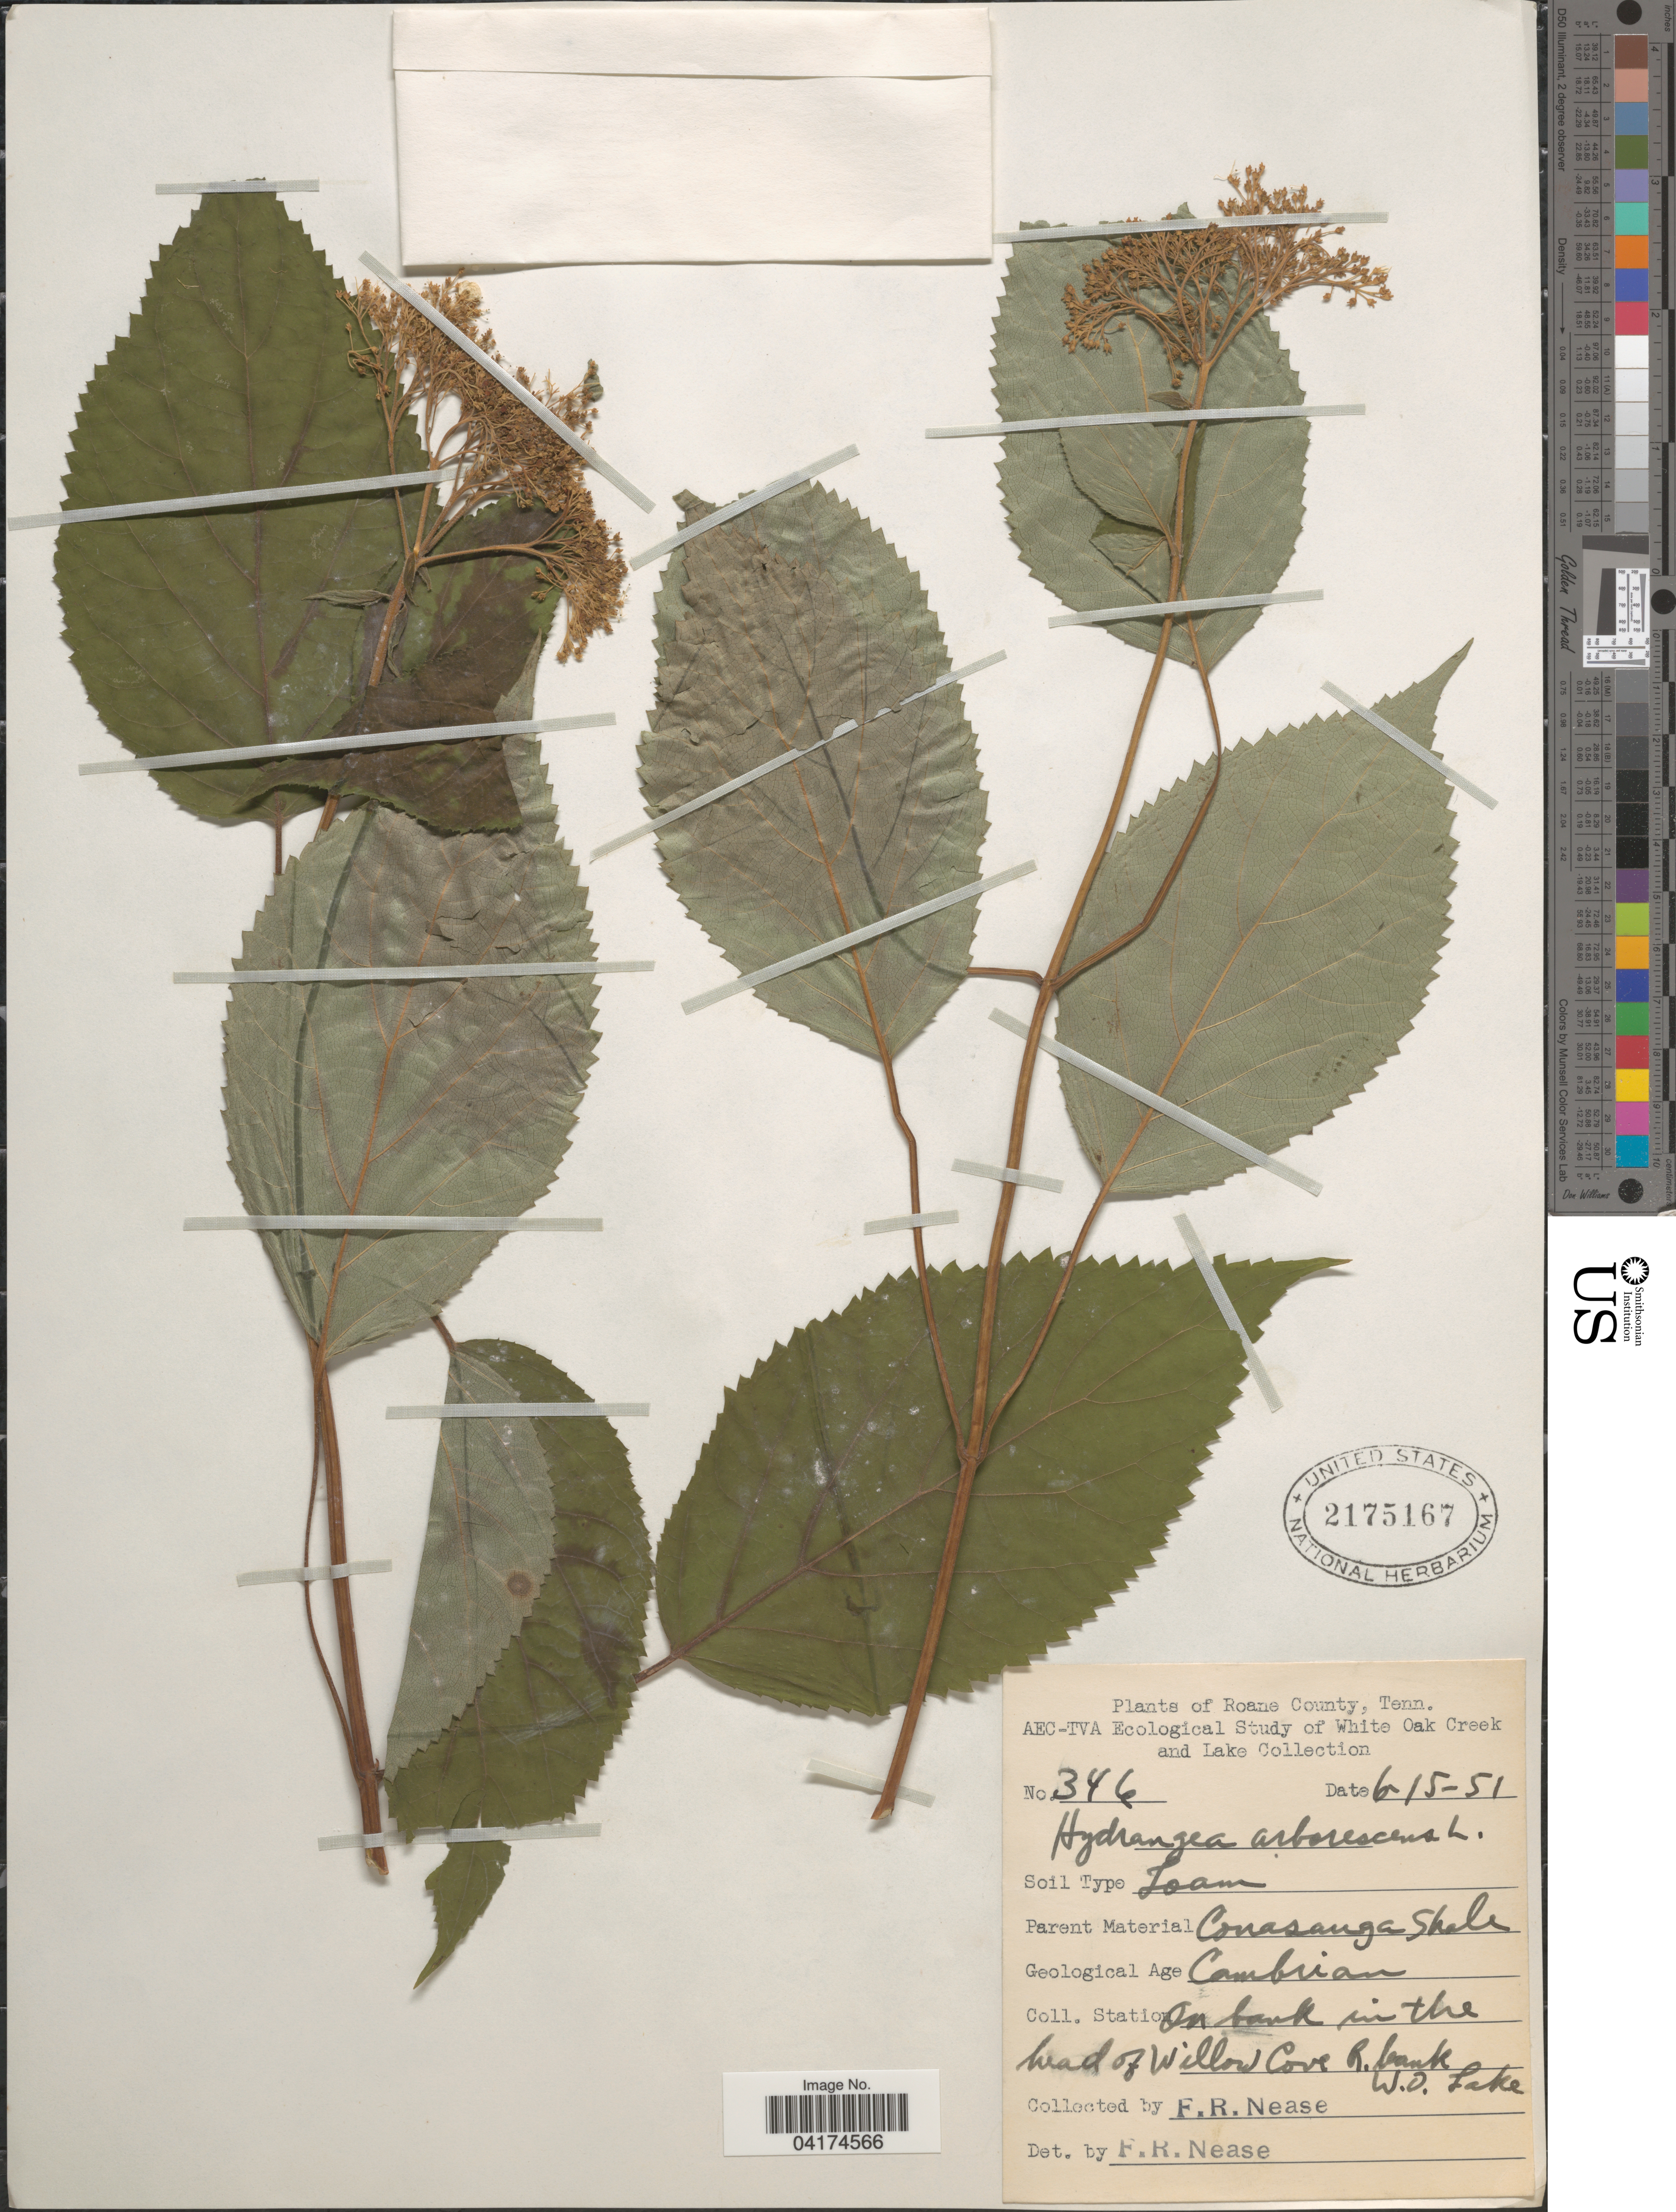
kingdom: Plantae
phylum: Tracheophyta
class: Magnoliopsida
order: Cornales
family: Hydrangeaceae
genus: Hydrangea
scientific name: Hydrangea arborescens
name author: L.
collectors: F. Nease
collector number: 346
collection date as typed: Transcribed d/m/y: 15/6/51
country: United States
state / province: Tennessee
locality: Roane County. On bank in the head of Willow Cove R. bank. W.O. Lake.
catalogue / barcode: US 2175167